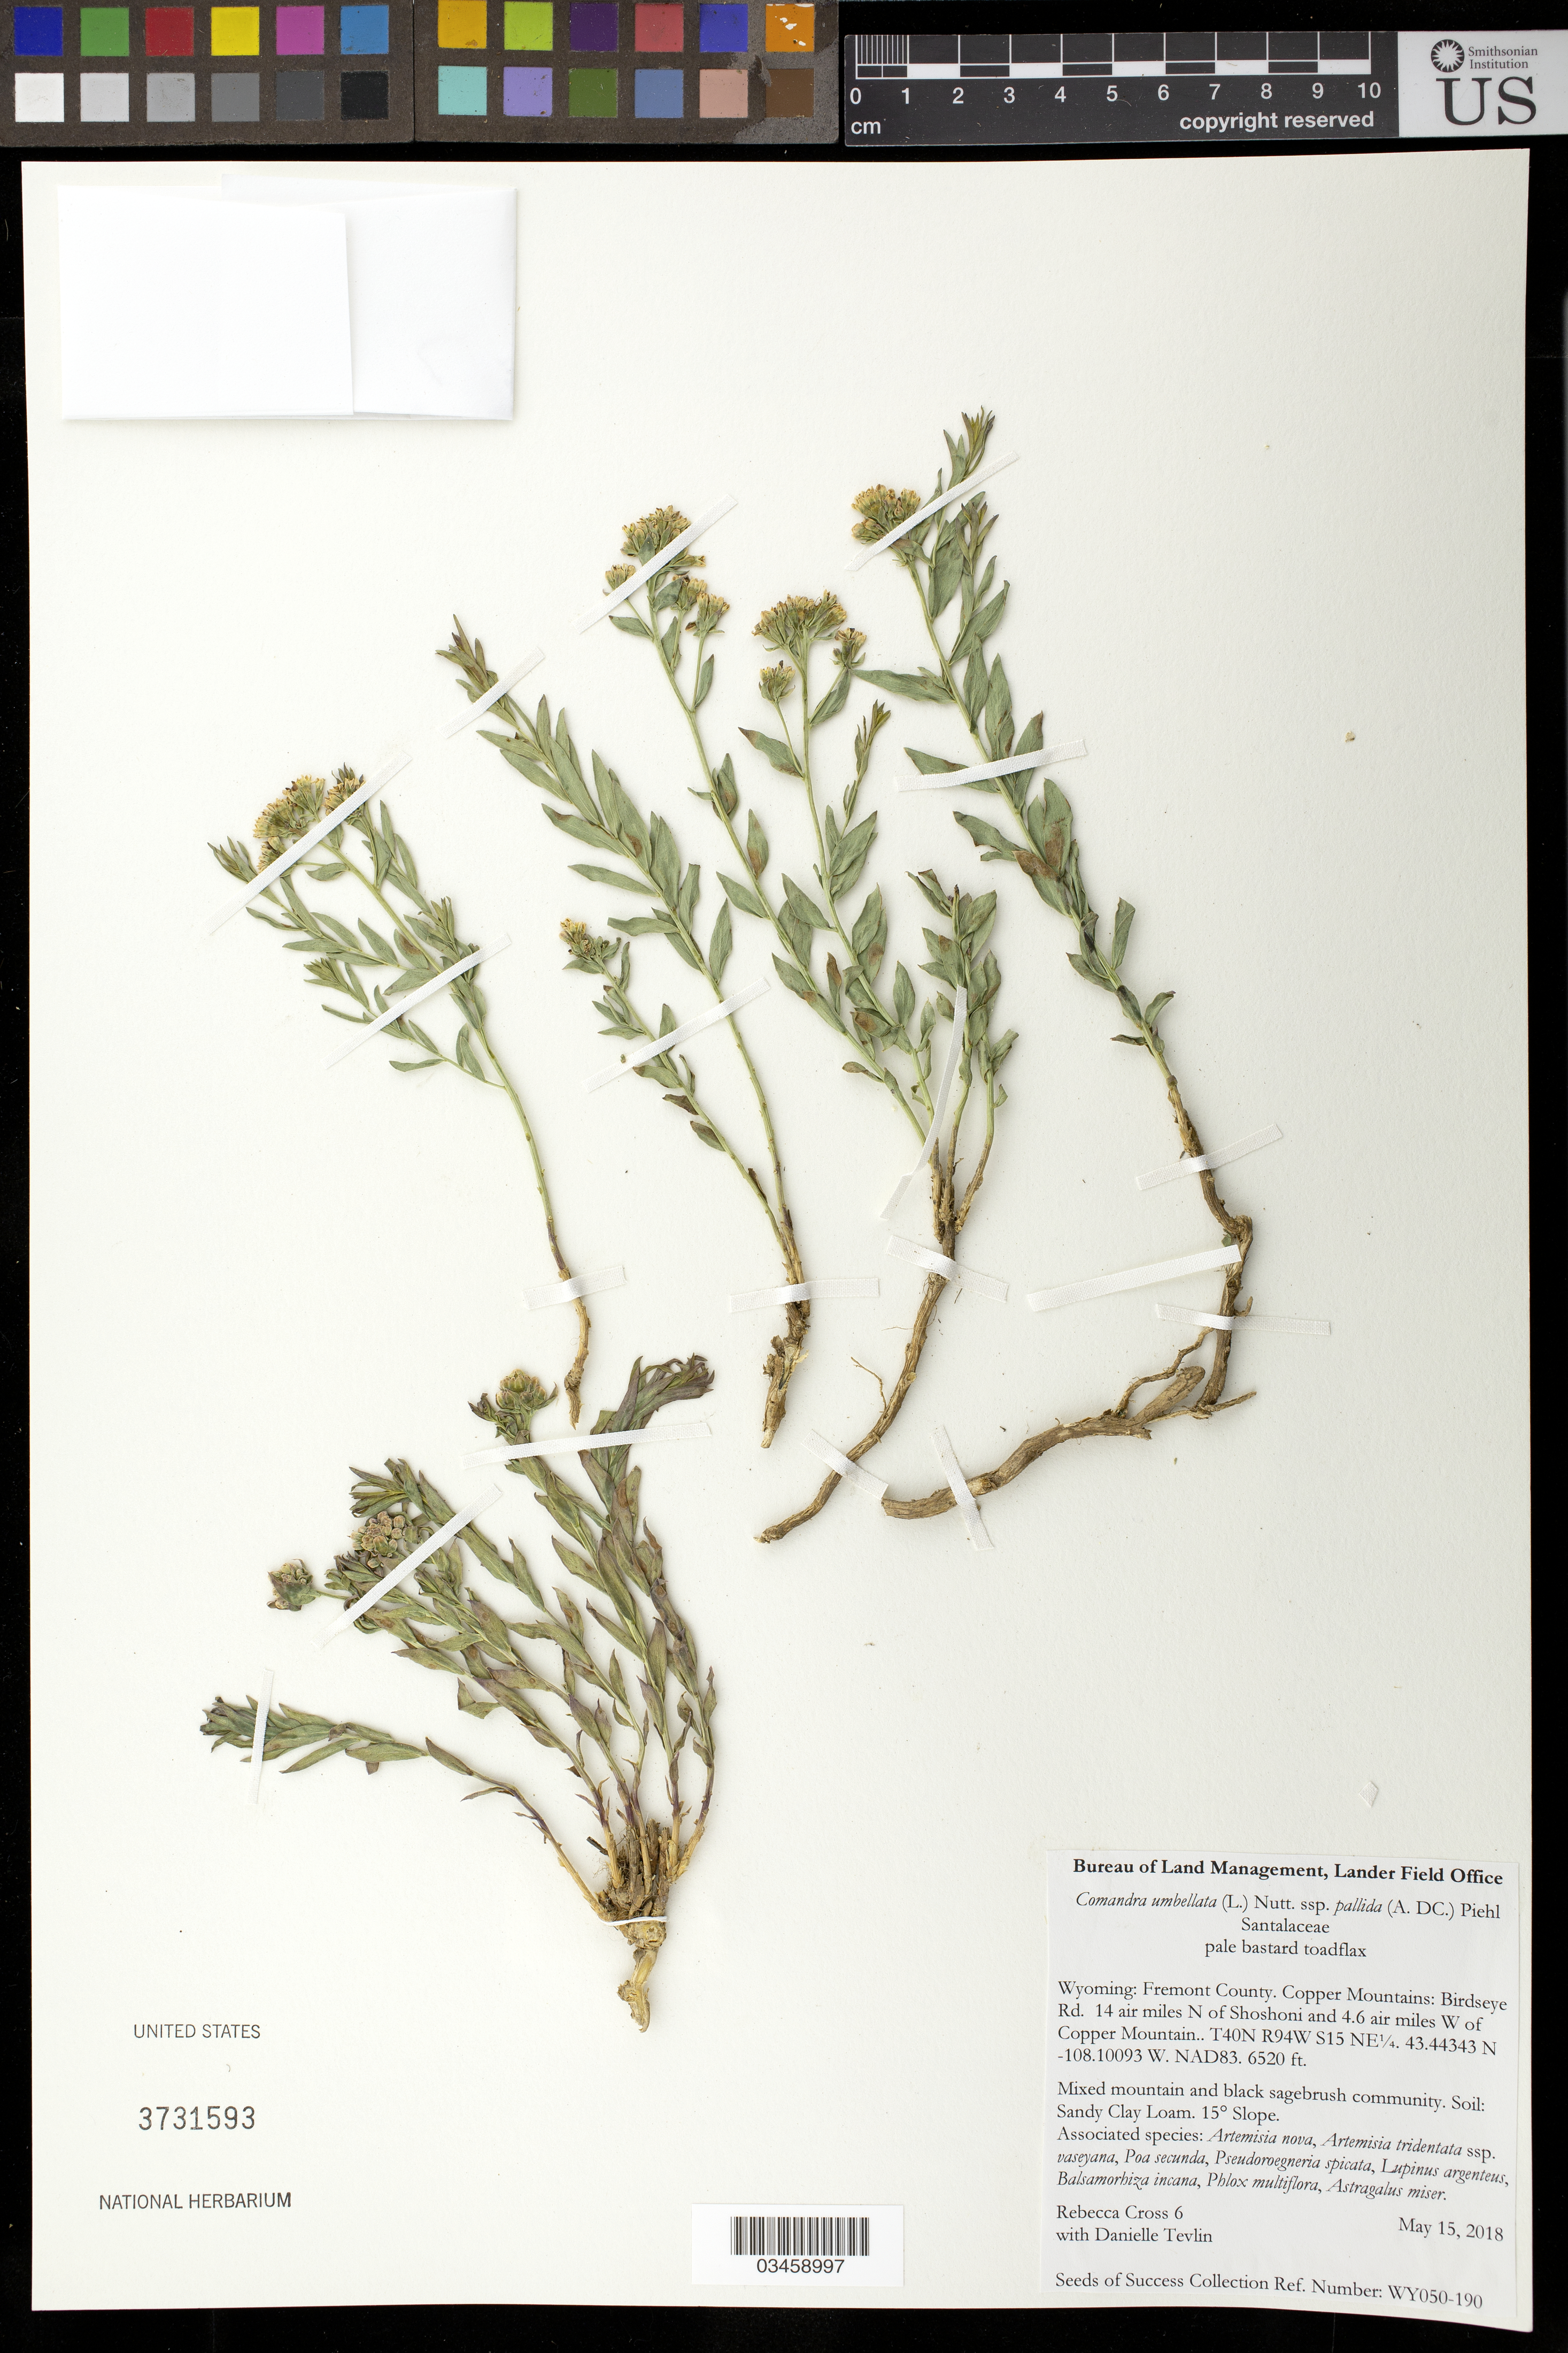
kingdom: Plantae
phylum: Tracheophyta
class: Magnoliopsida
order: Santalales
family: Comandraceae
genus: Comandra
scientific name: Comandra umbellata subsp. pallida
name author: (A. DC.) Piehl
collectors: R. Cross & D. Tevlin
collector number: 6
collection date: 2018-05-15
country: United States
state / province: Wyoming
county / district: Fremont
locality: Birdseye Rd. 14 air mi. N of Shoshoni and 4.6 air mi. W of Copper Mt. T40N R94W S15 NE 1/4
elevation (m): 1987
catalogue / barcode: US 3731593